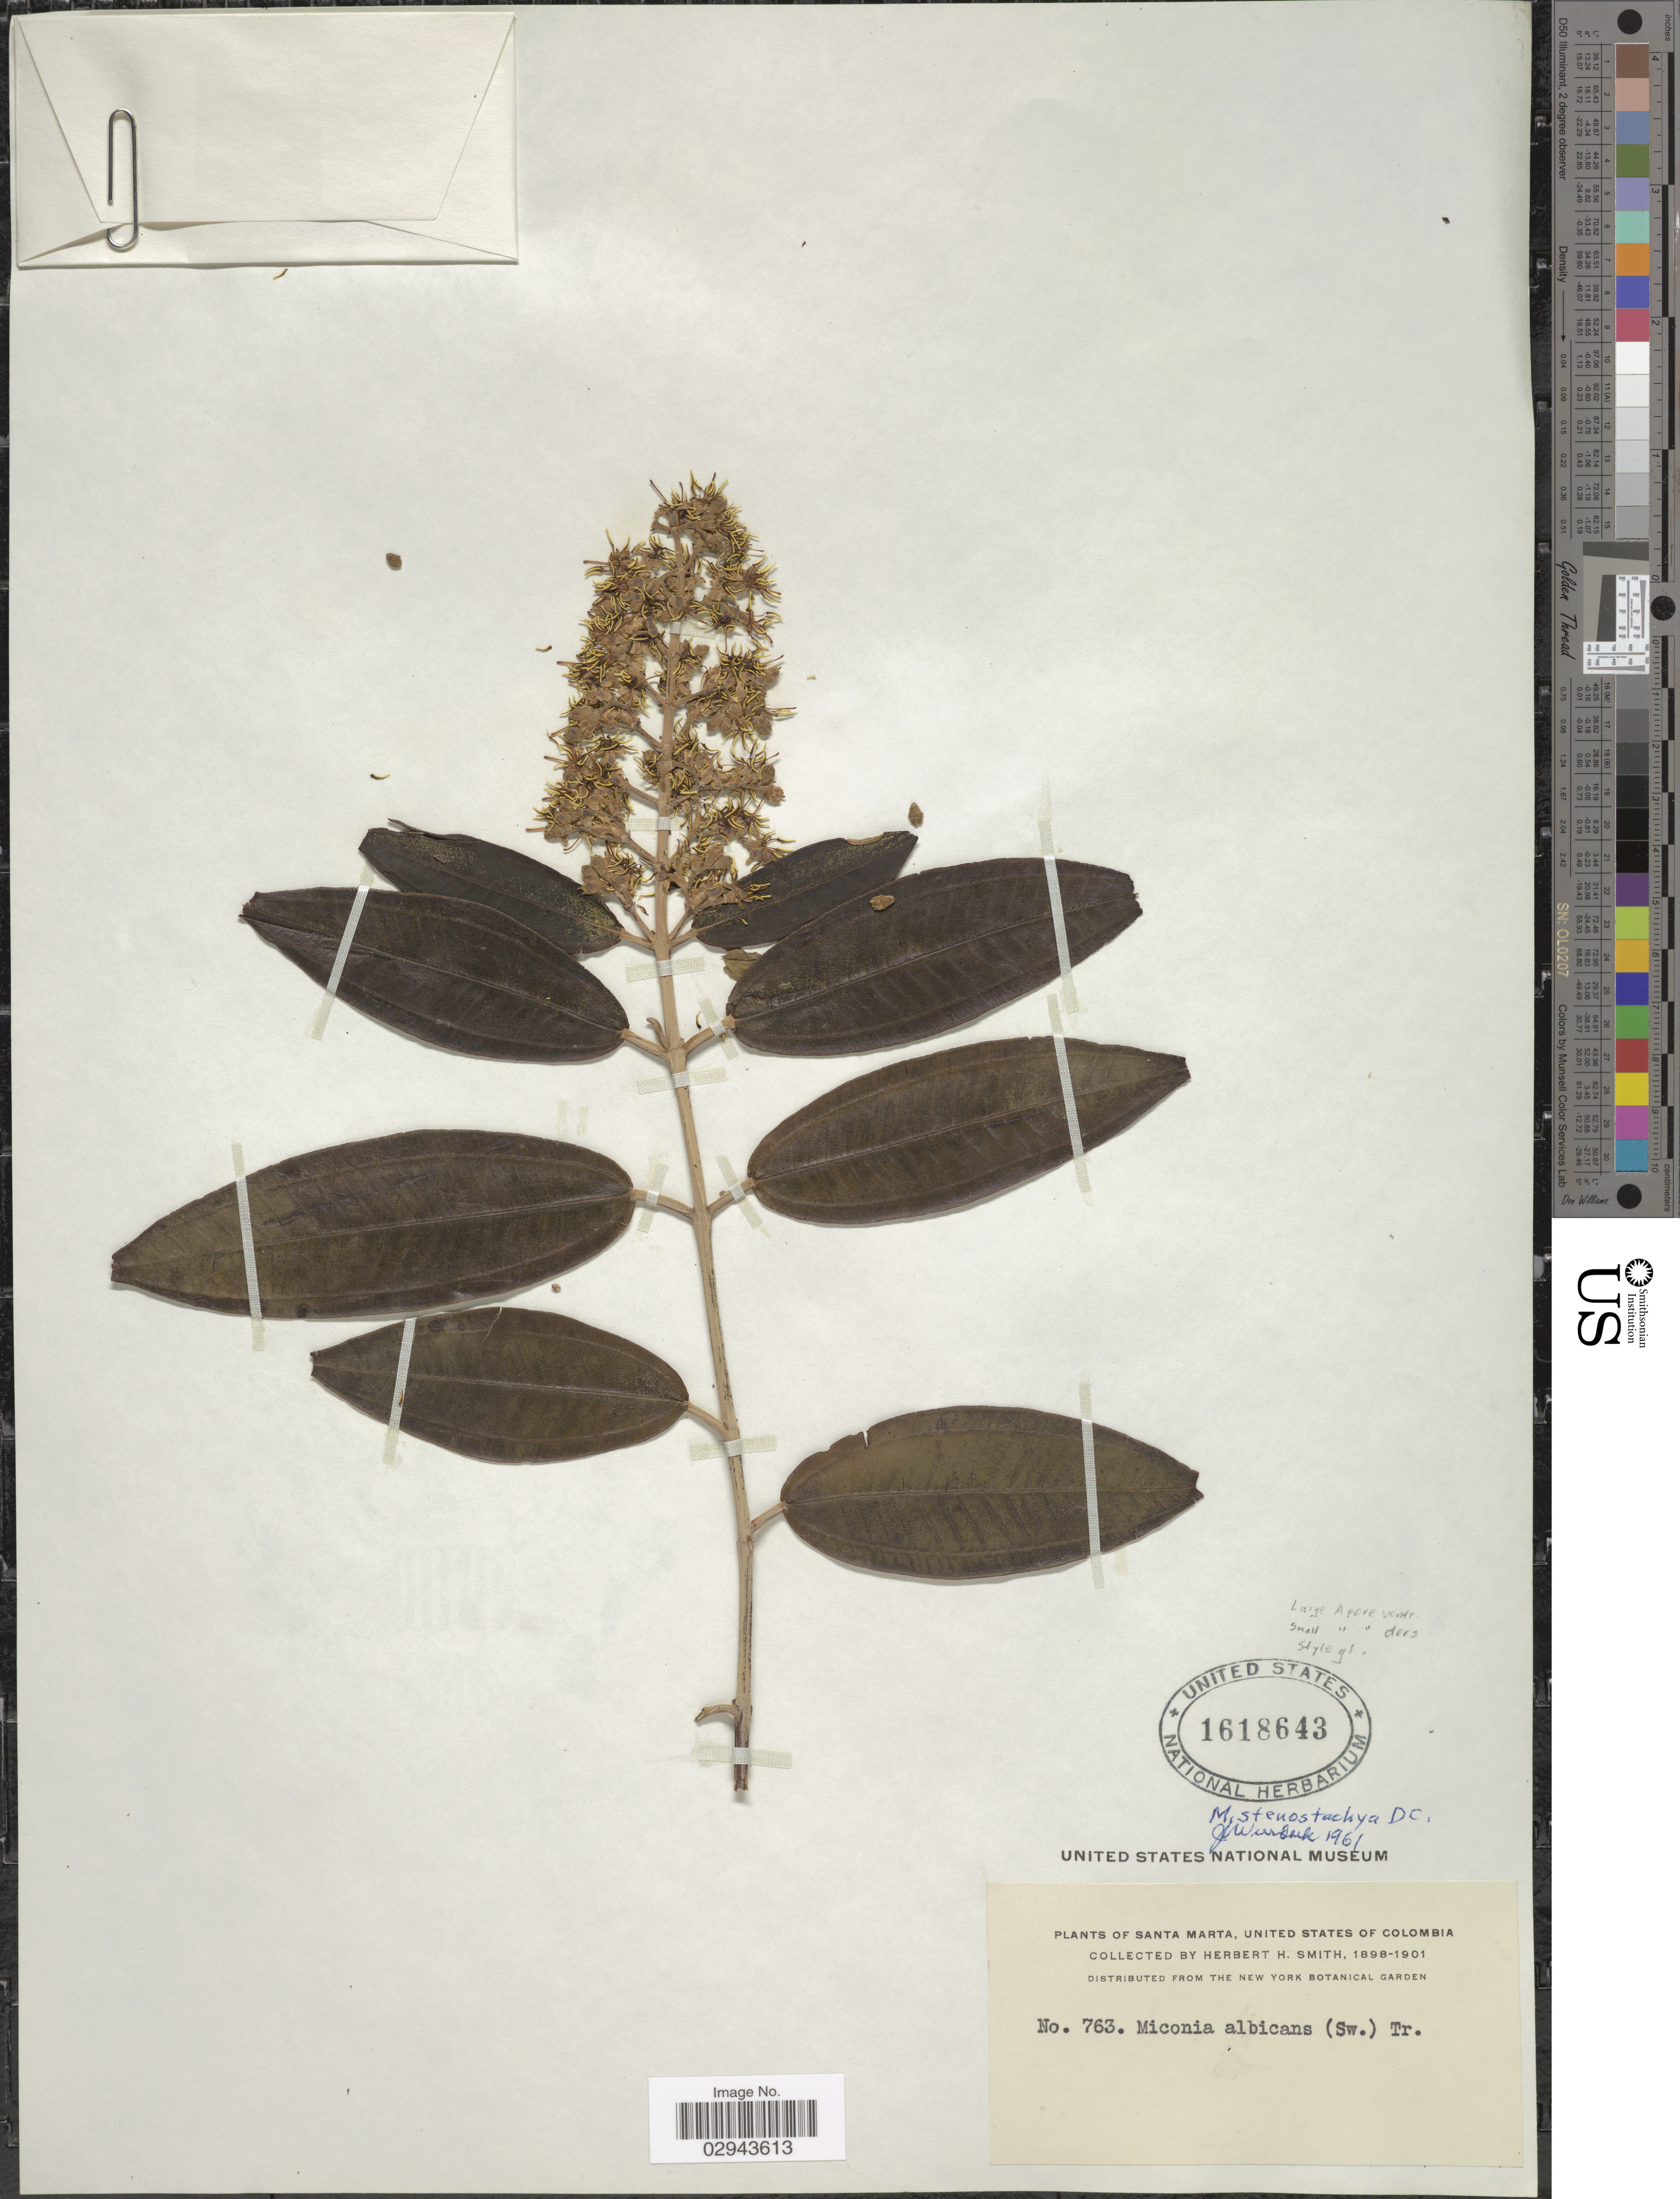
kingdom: Plantae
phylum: Tracheophyta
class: Magnoliopsida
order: Myrtales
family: Melastomataceae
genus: Miconia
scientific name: Miconia stenostachya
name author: DC.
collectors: Herbert H. Smith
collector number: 763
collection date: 1898/1901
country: Colombia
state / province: Magdalena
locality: Santa Marta, United States of Colombia.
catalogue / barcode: US 1618643